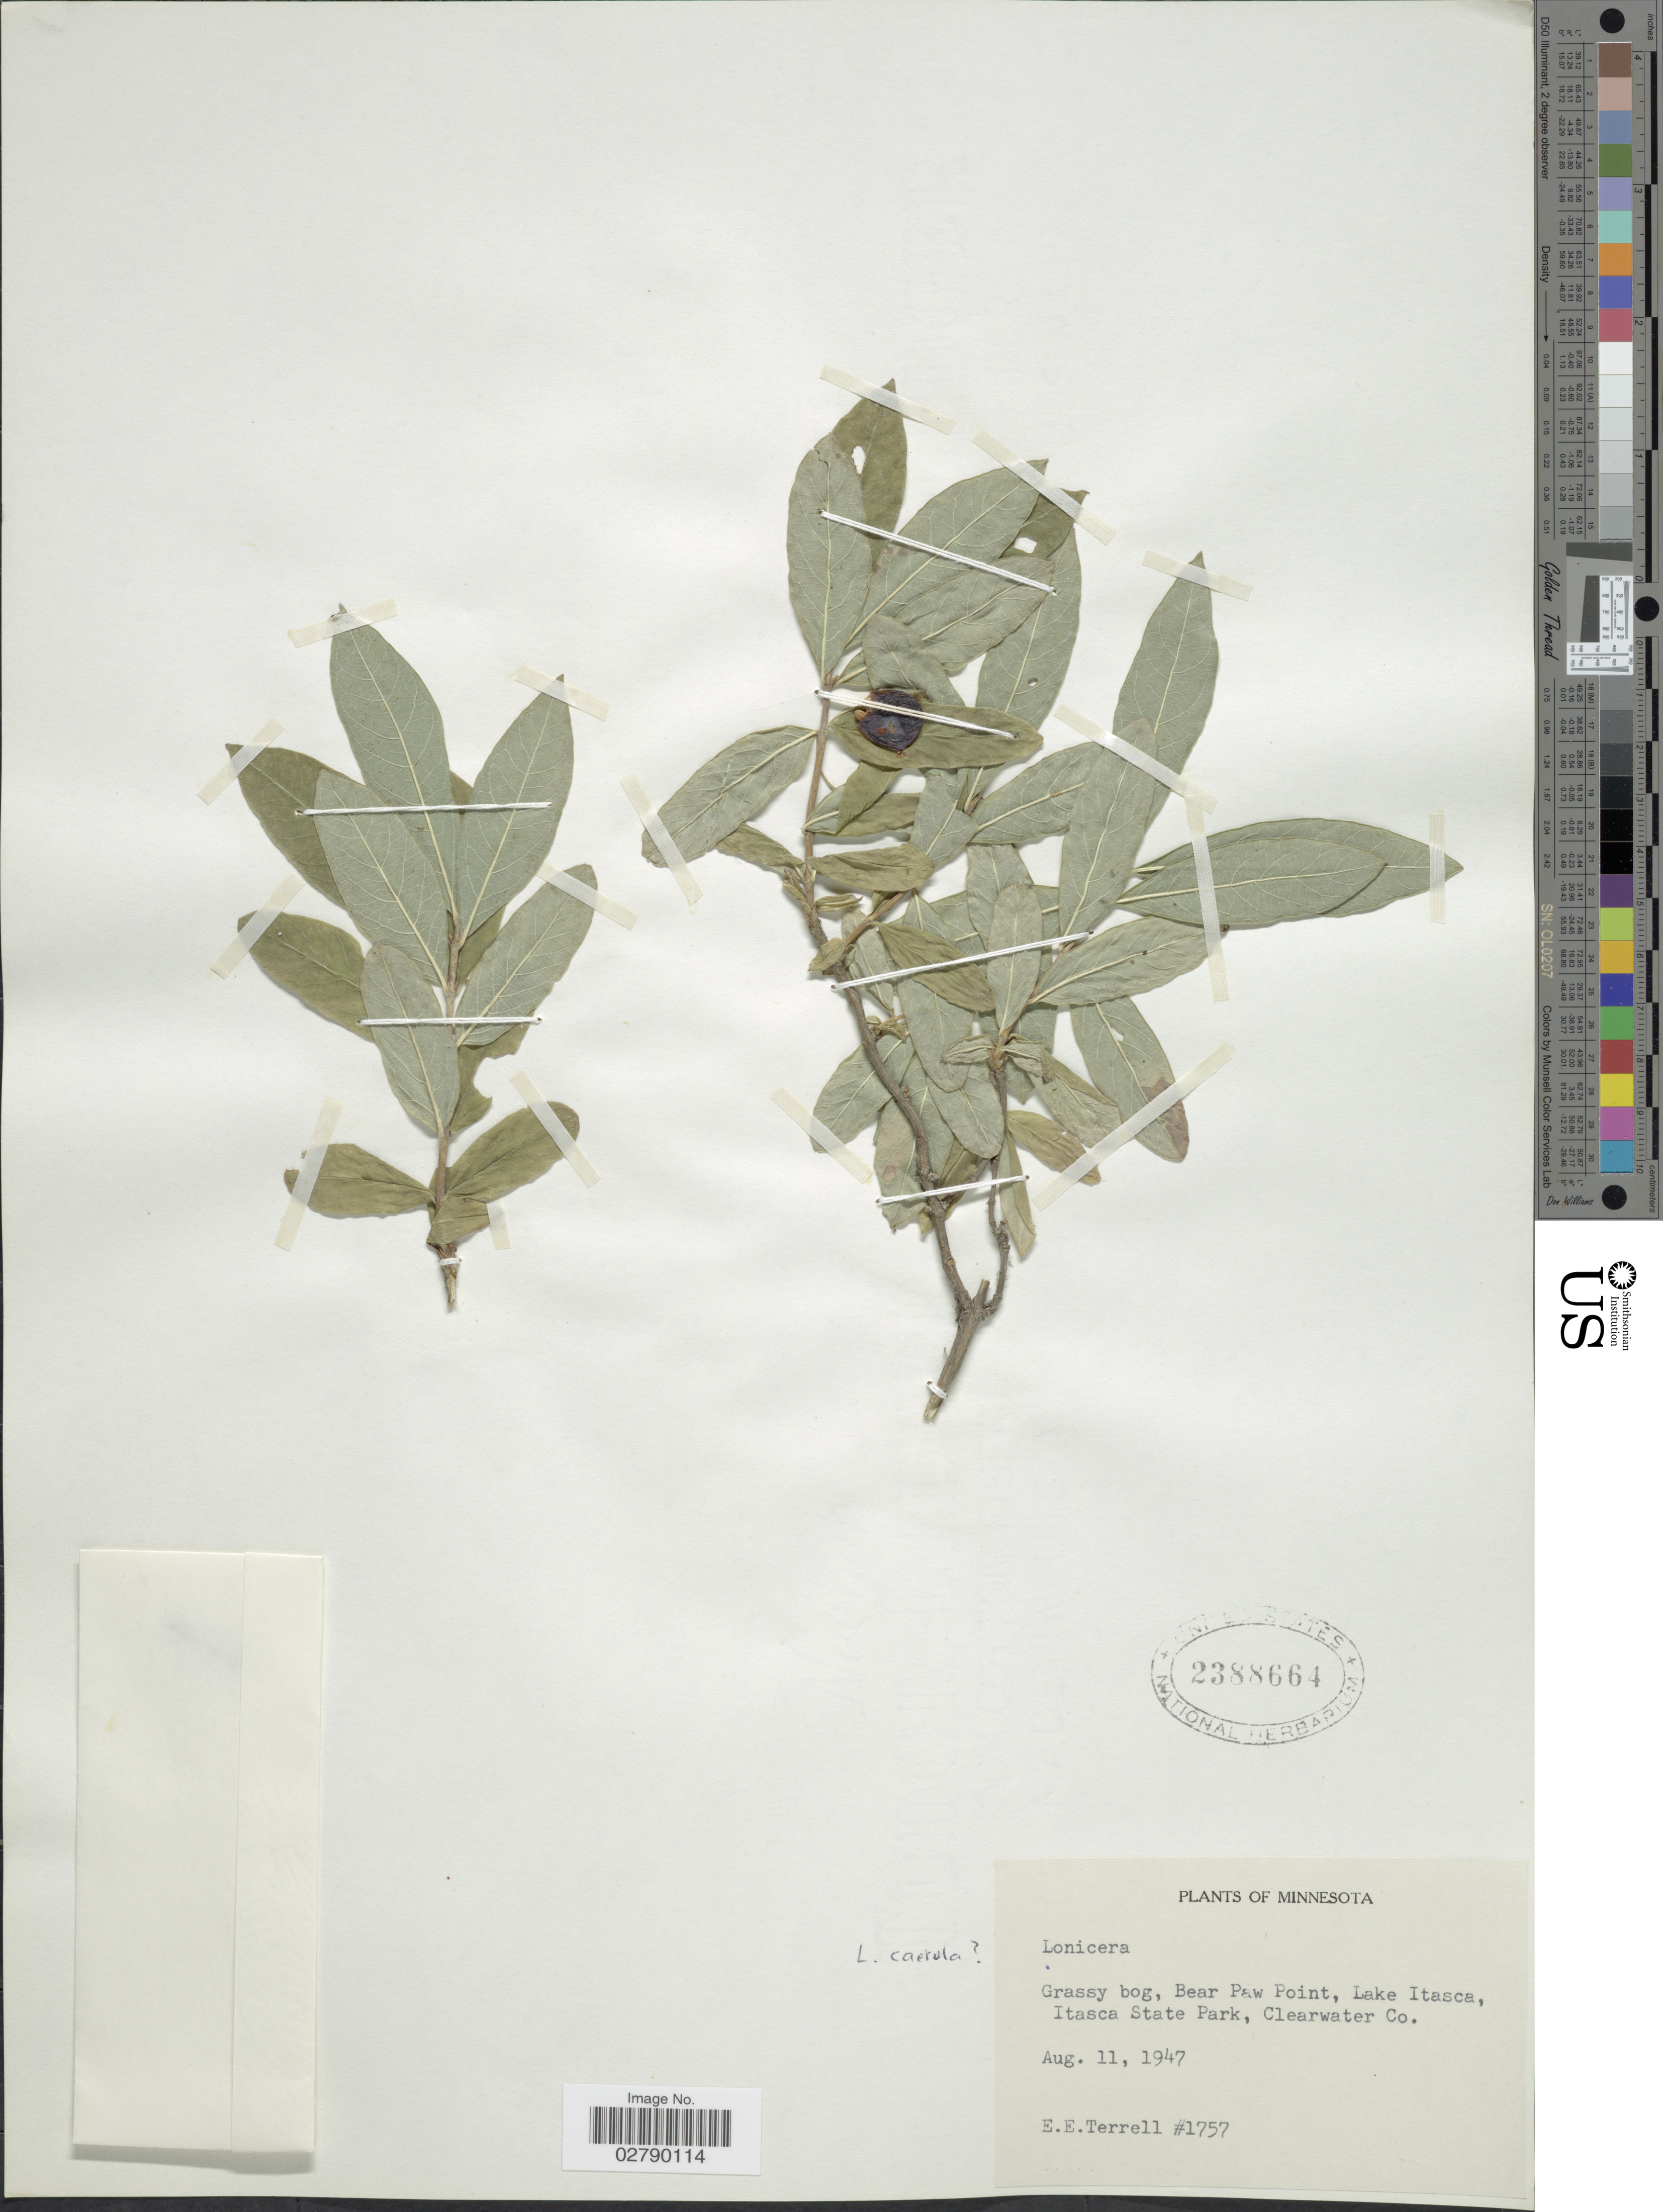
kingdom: Plantae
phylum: Tracheophyta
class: Magnoliopsida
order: Dipsacales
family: Caprifoliaceae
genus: Lonicera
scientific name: Lonicera sp.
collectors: E. E. Terrell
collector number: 1757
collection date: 1947-08-11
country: United States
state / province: Minnesota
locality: Bear Paw Point, Lake Itasca, Itasca State Park, Clearwater Co.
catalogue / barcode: US 2388664